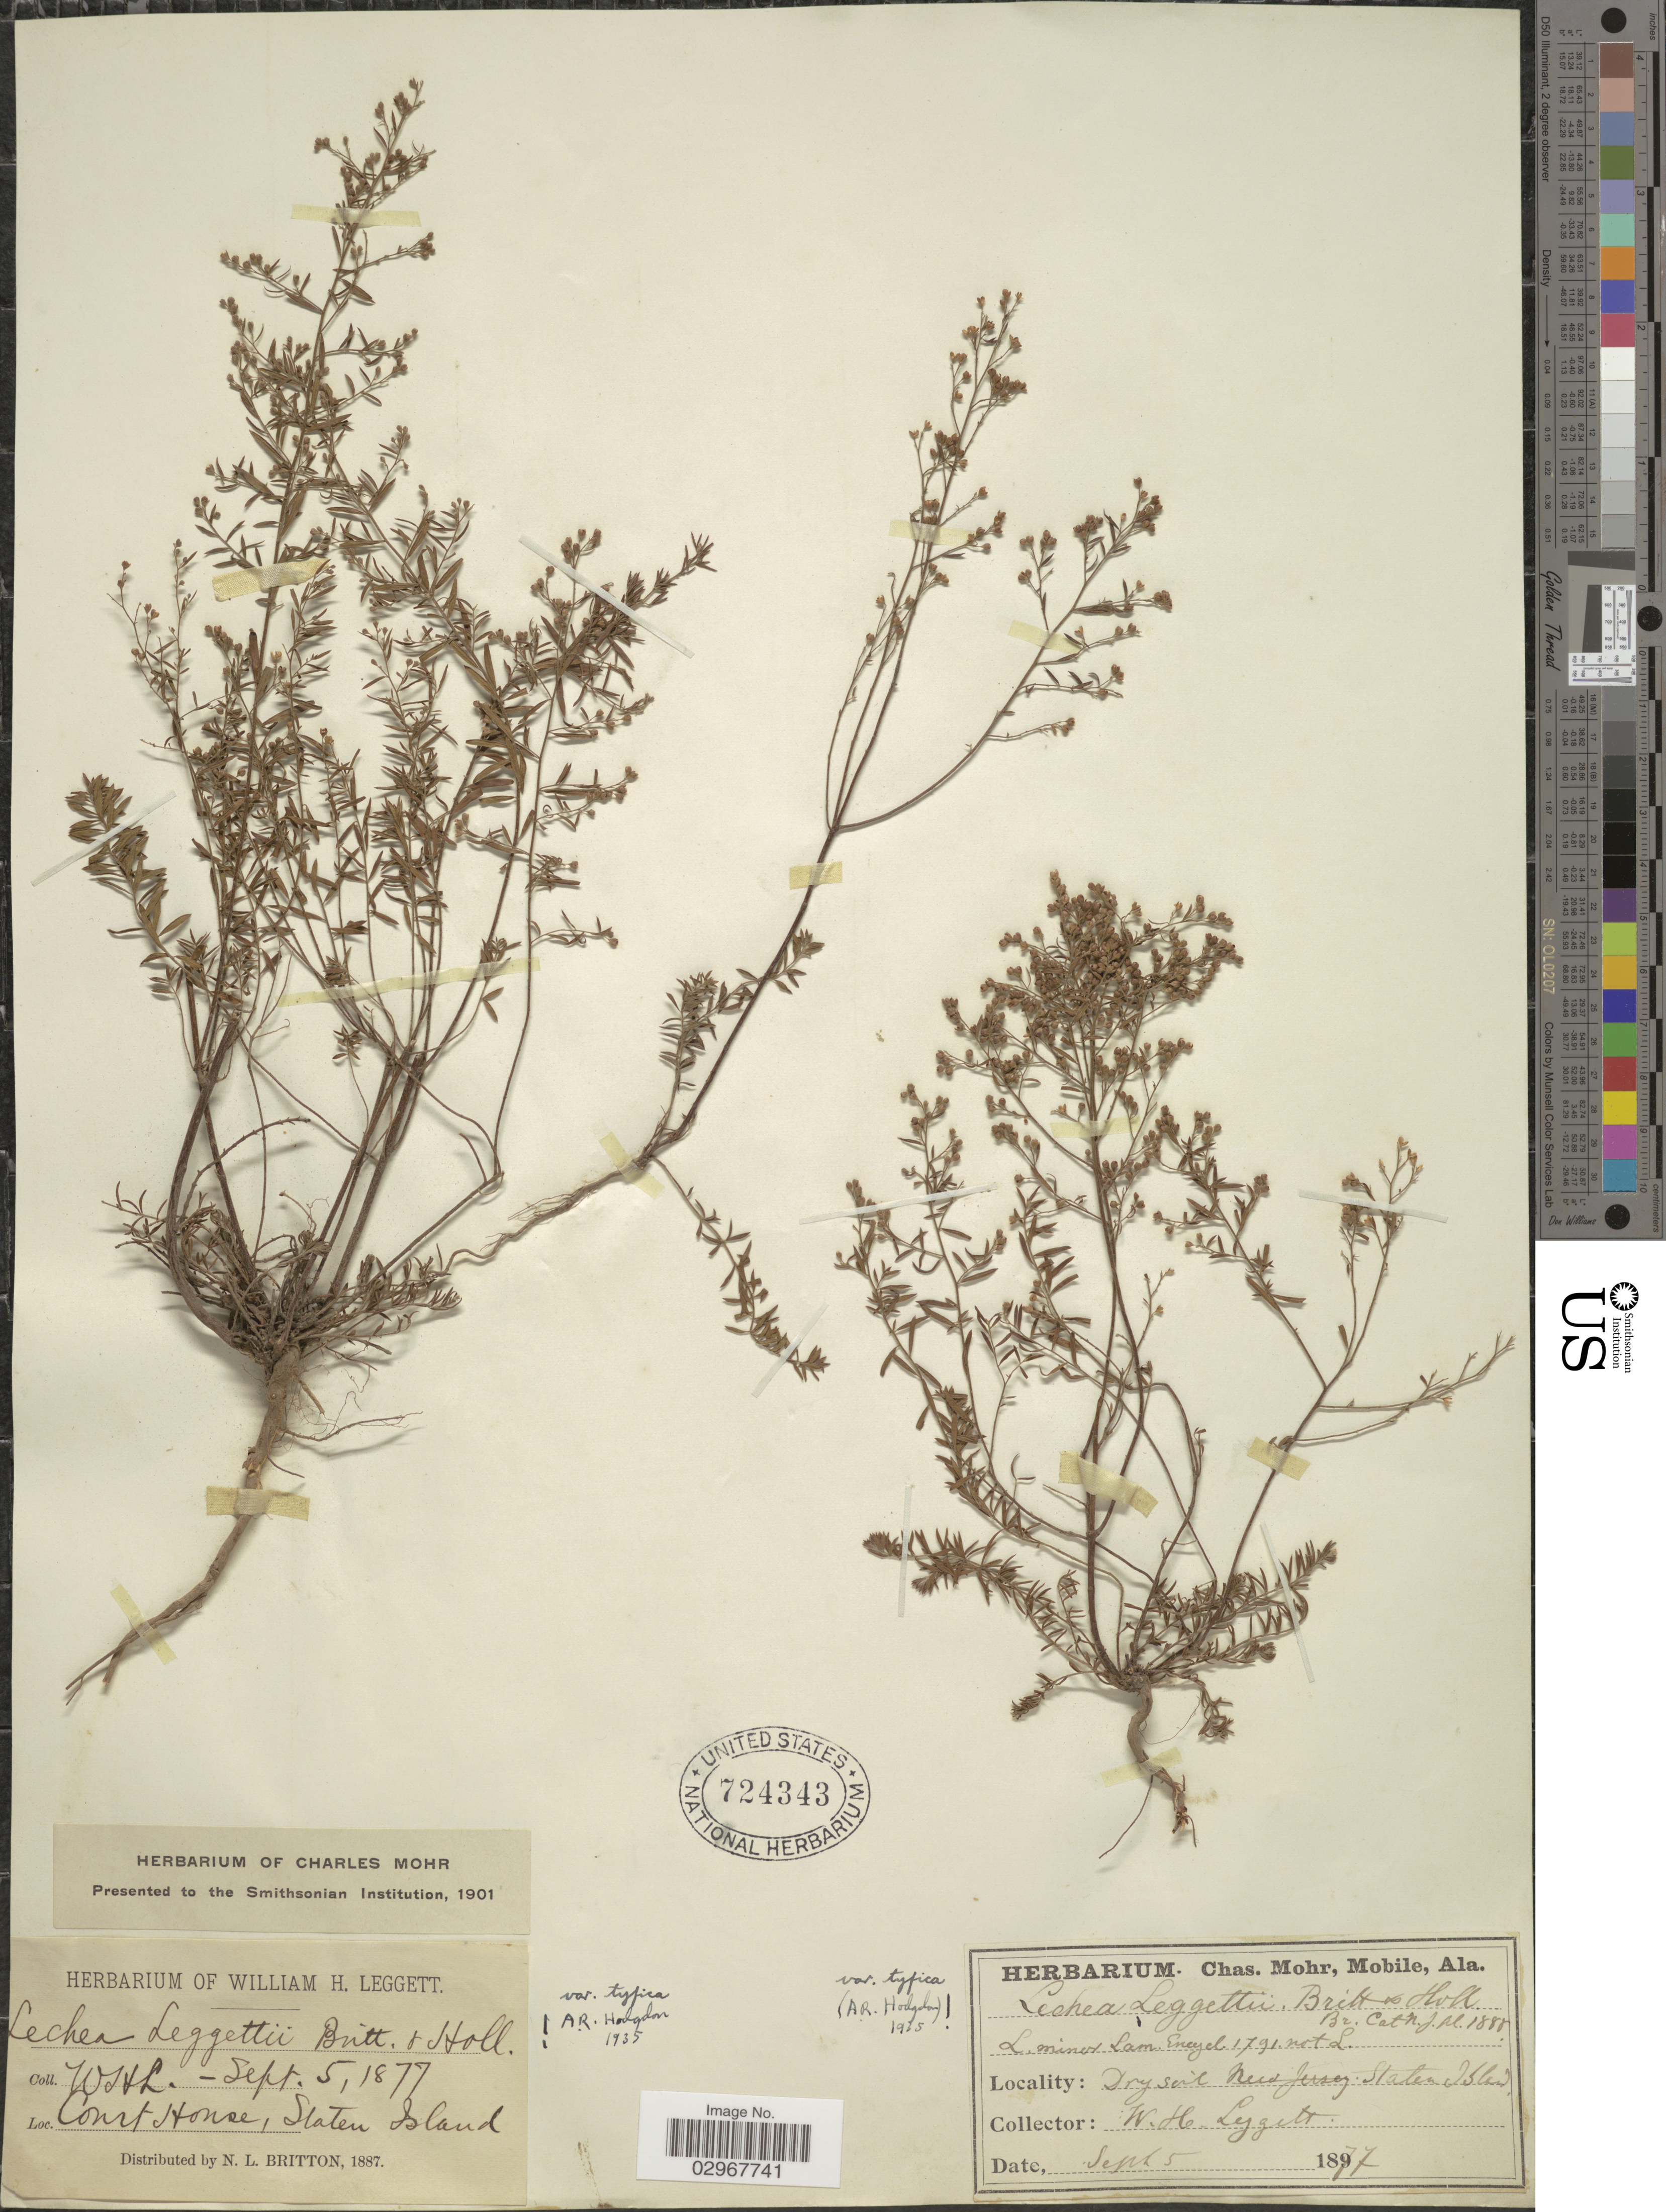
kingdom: Plantae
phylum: Tracheophyta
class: Magnoliopsida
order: Malvales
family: Cistaceae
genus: Lechea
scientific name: Lechea leggettii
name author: Britton & Hollick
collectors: W. Leggett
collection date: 1877-09-05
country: United States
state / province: New York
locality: Court House, Staten Island.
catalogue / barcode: US 724343